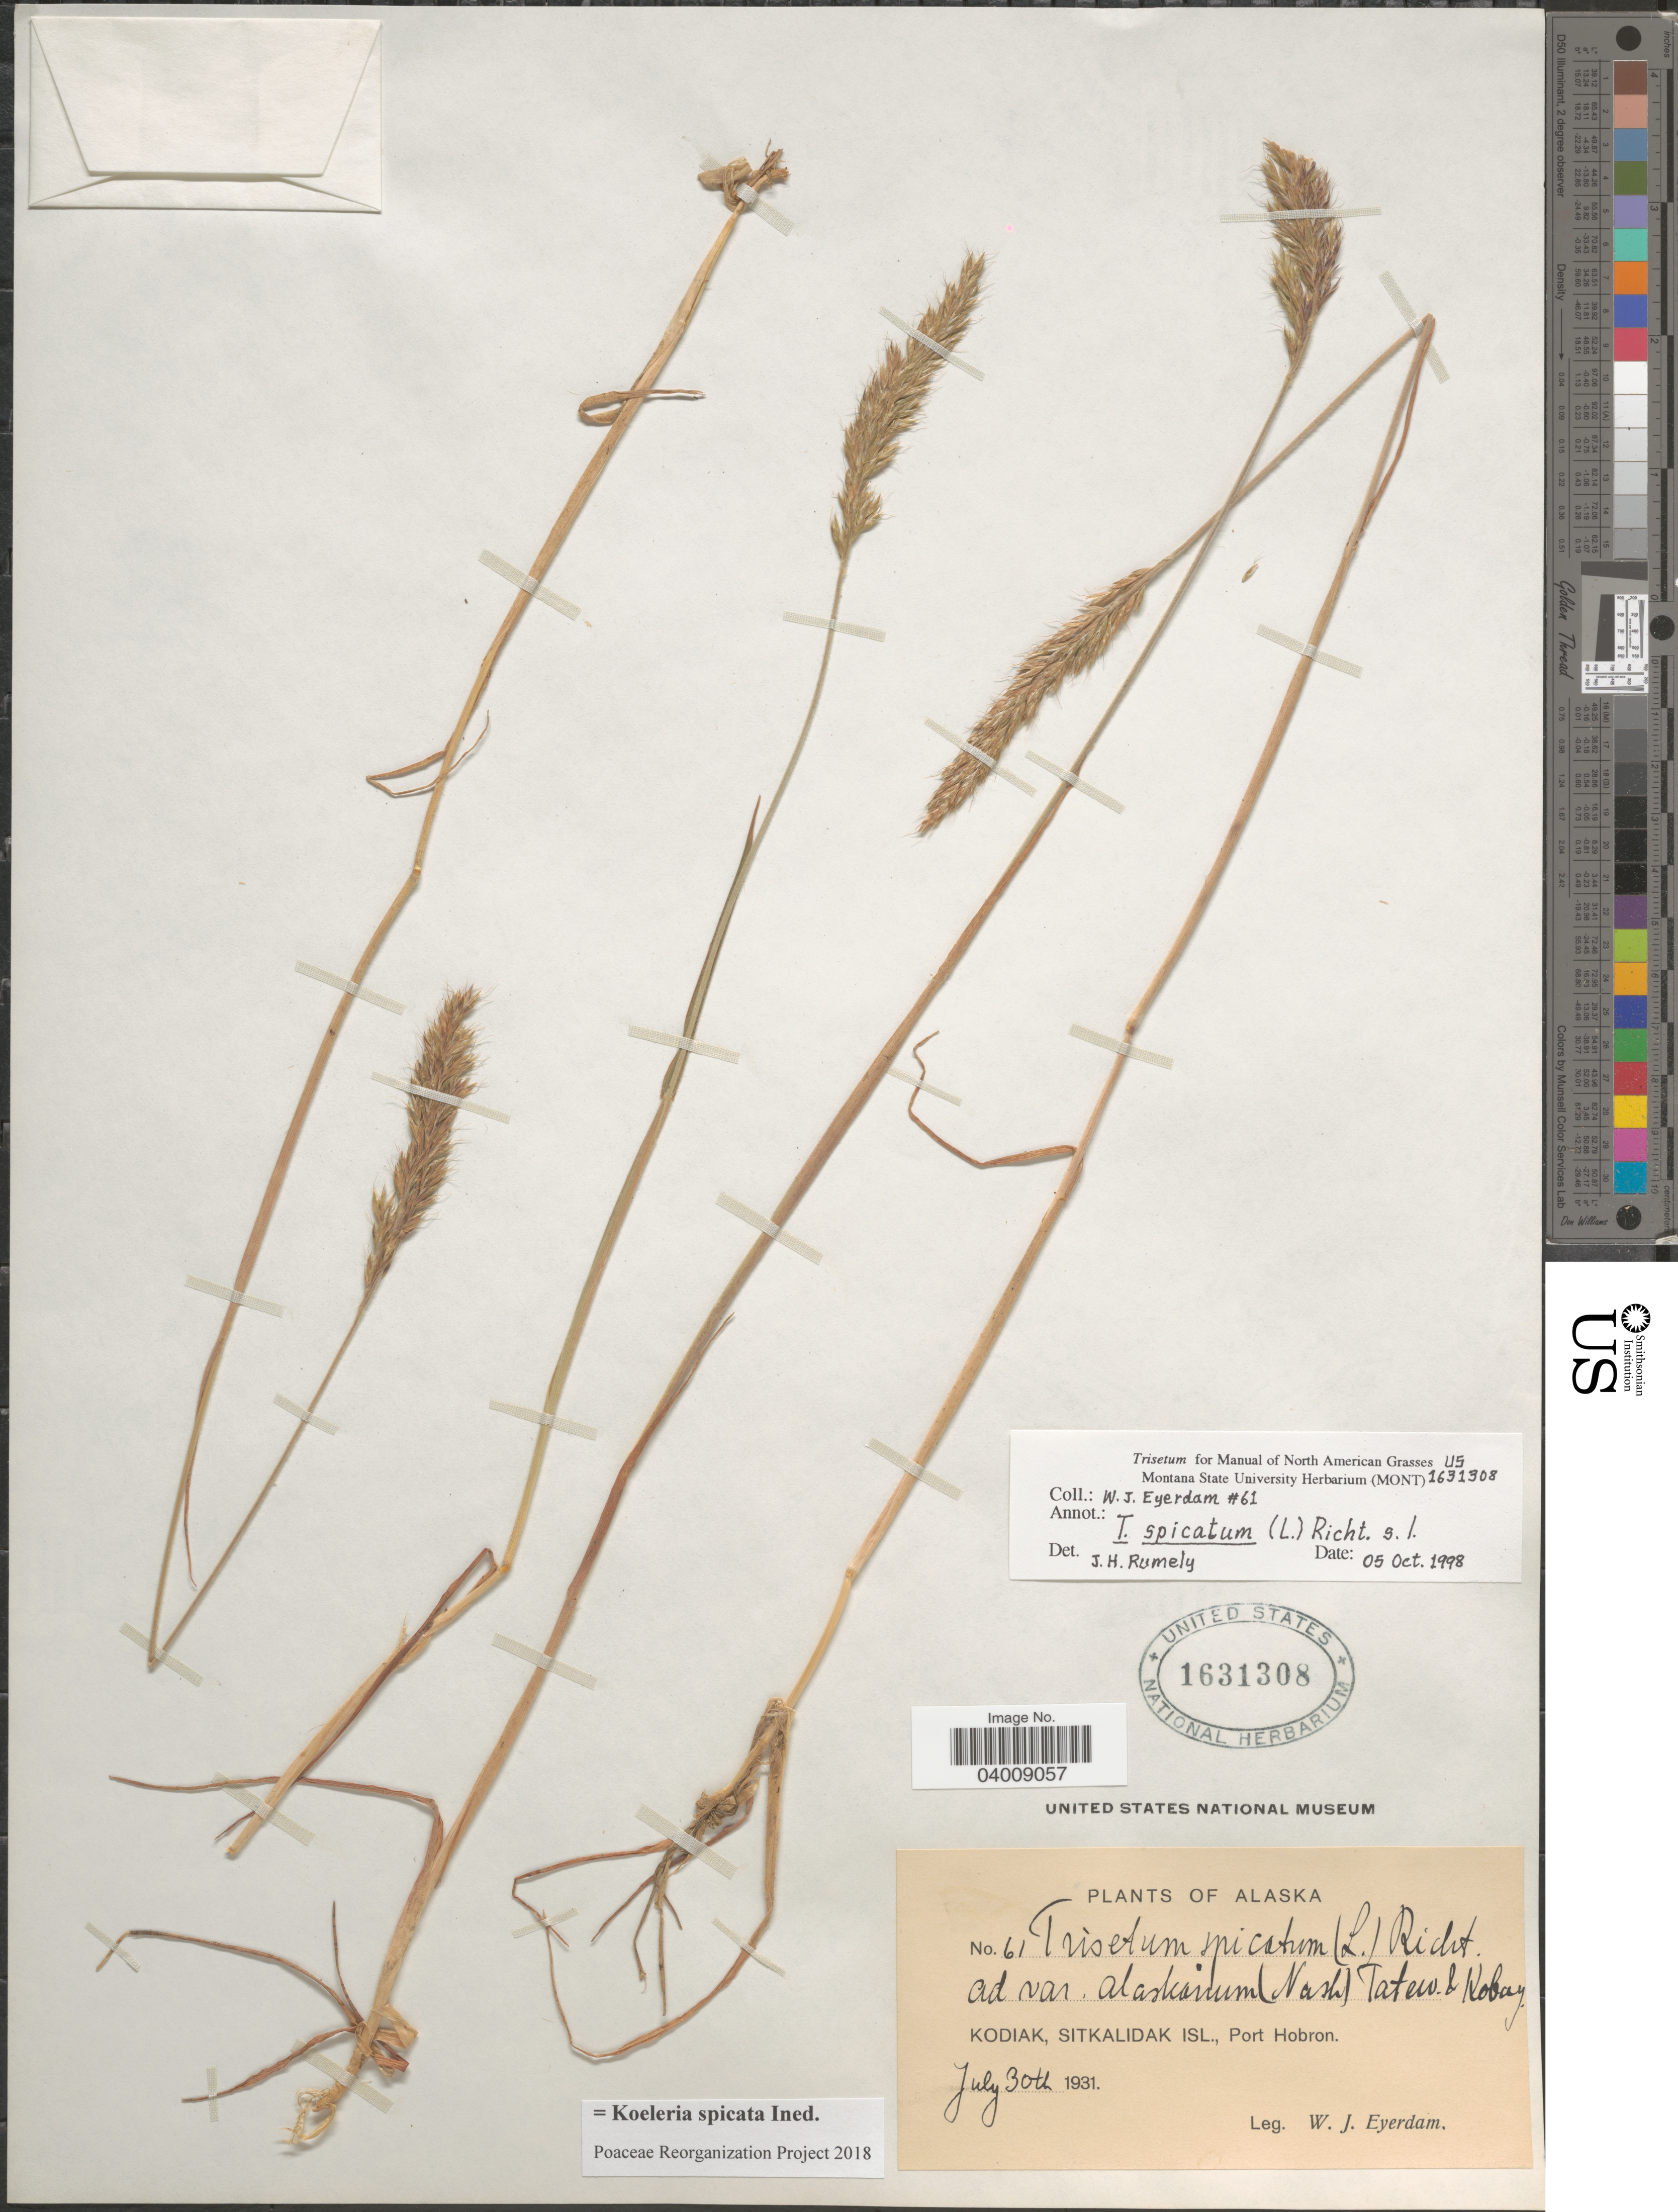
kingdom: Plantae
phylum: Tracheophyta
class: Liliopsida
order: Poales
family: Poaceae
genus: Koeleria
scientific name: Koeleria spicata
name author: (L.) Barberá et al.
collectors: W. J. Eyerdam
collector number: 61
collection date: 1931-07-30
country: United States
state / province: Alaska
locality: Kodiak, Sitkaldak Isl., Port Hobron.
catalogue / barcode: US 1631308